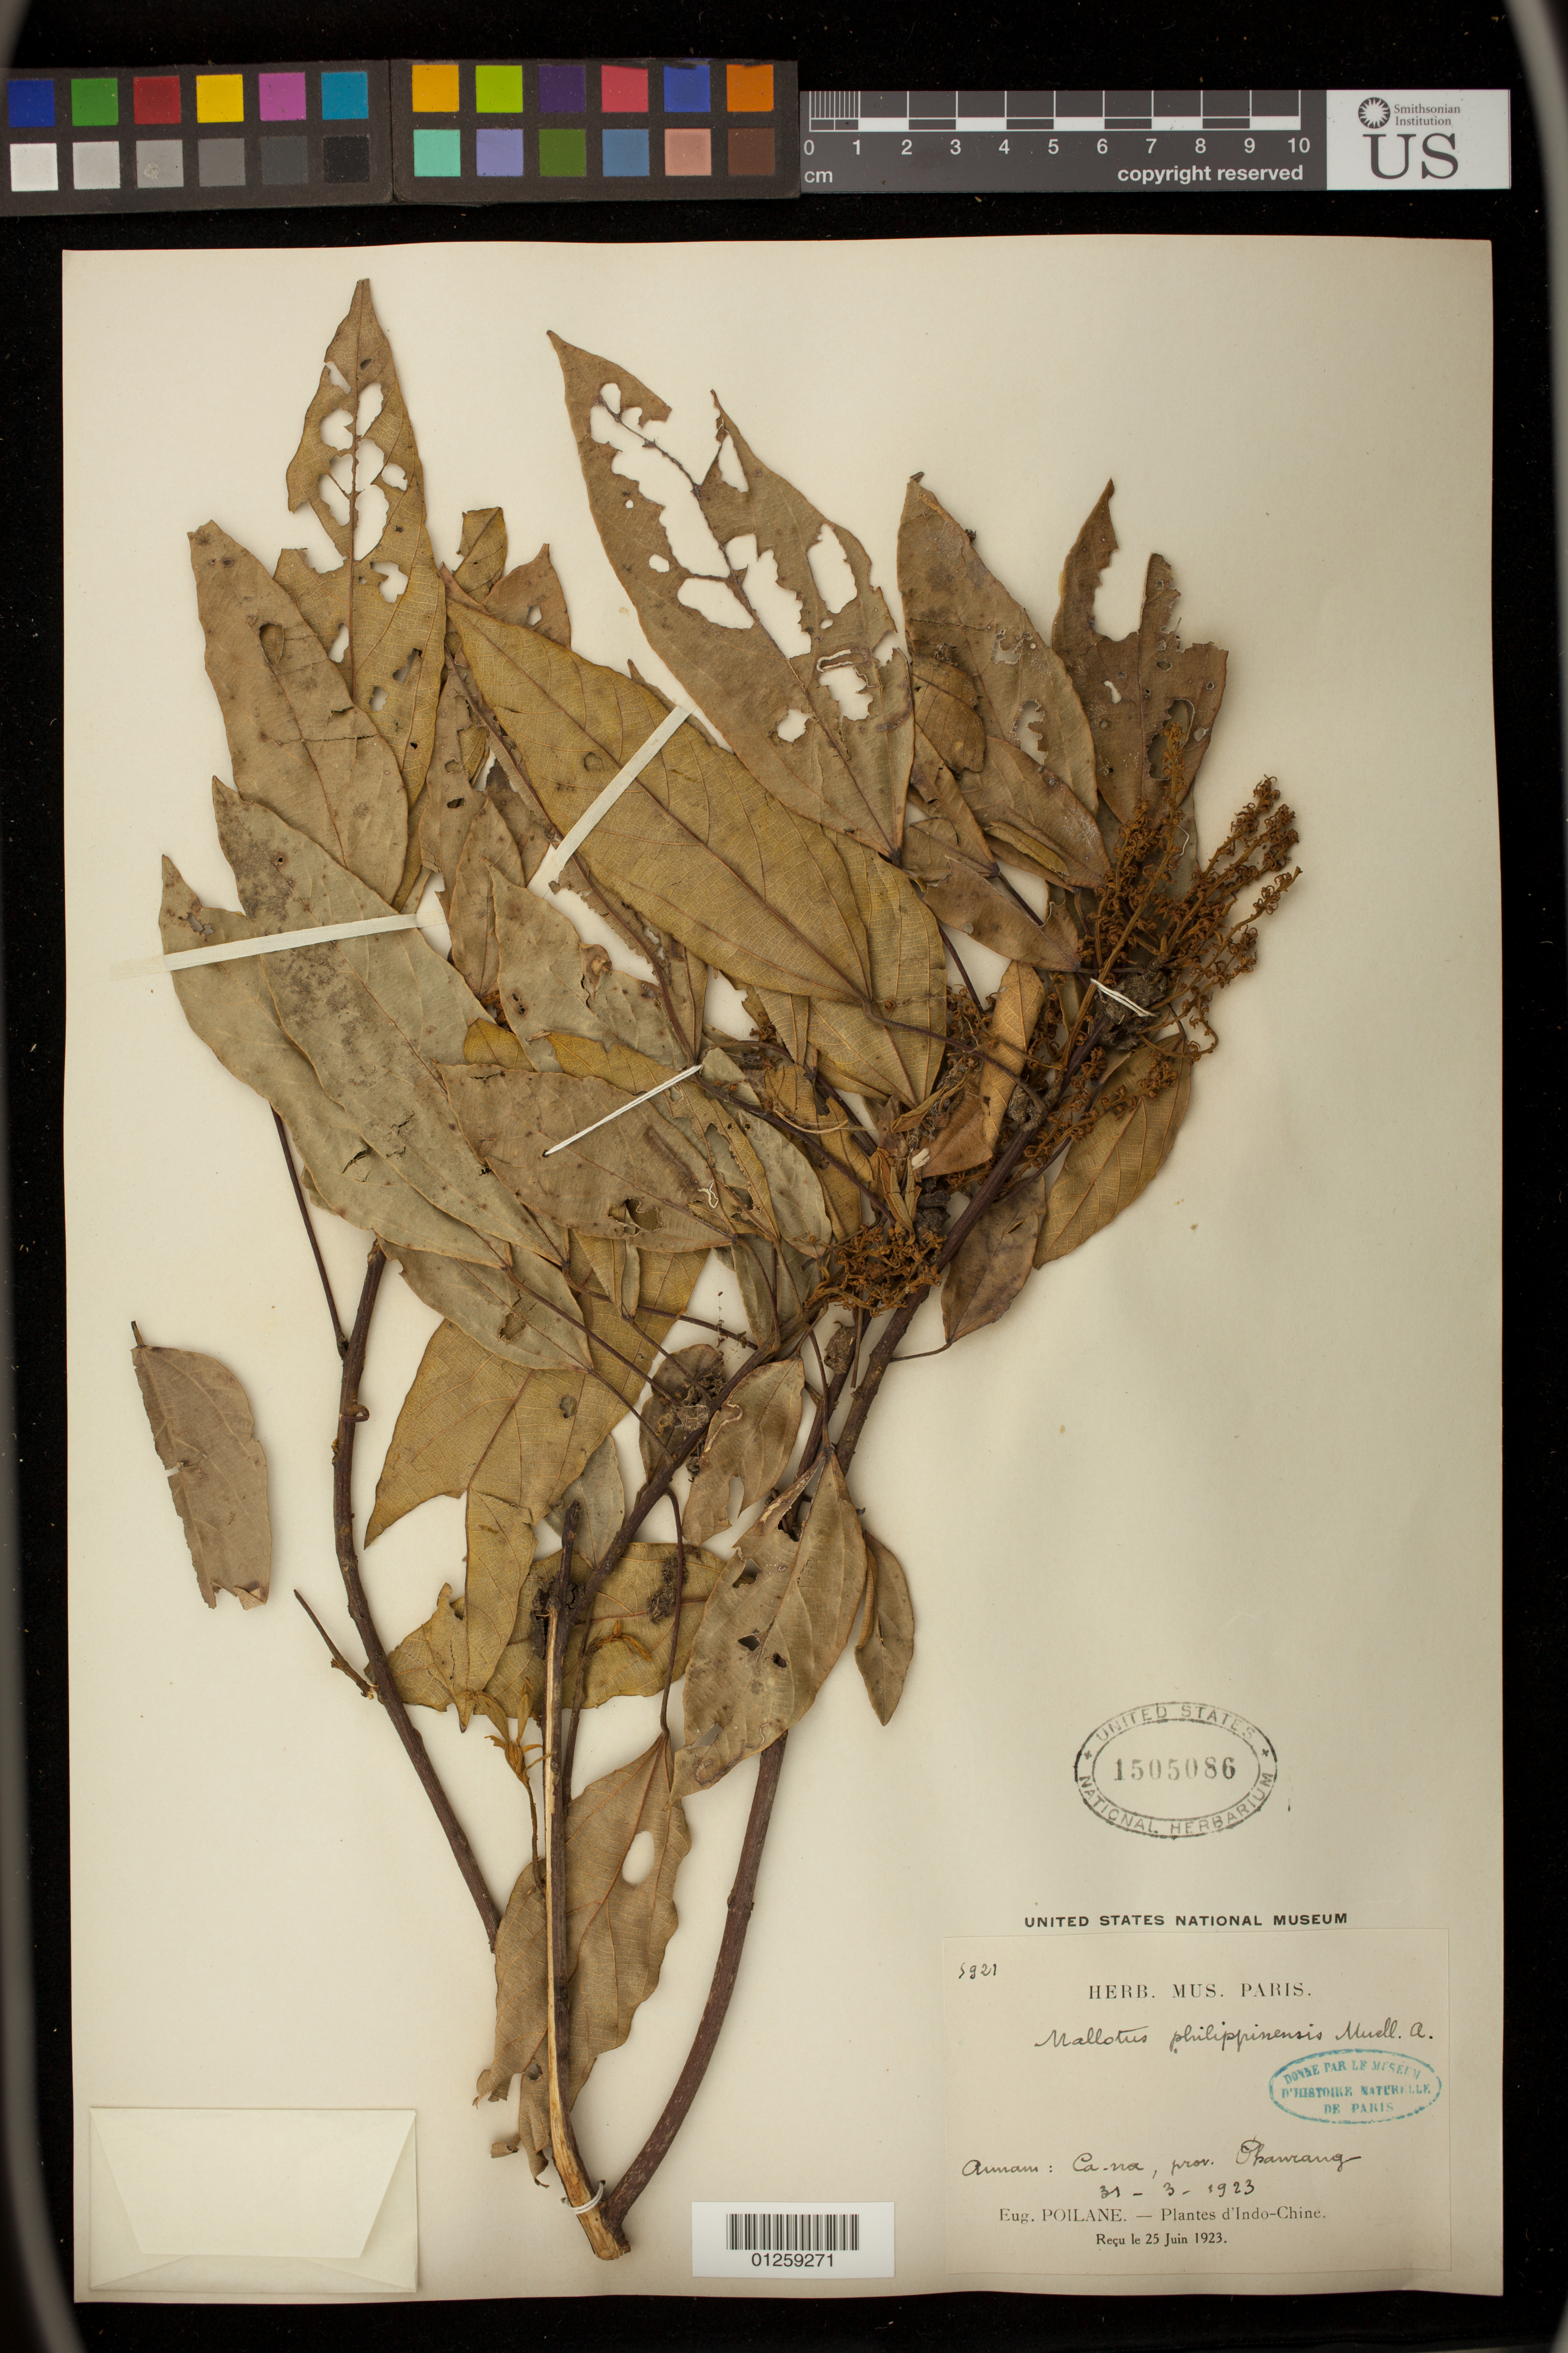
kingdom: Plantae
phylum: Tracheophyta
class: Magnoliopsida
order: Malpighiales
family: Euphorbiaceae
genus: Mallotus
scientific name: Mallotus philippensis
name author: (Lam.) Müll. Arg.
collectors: E. Poilane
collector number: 5921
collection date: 1923-03-31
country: Vietnam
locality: Aumam: Ca-na, prov. Phaurang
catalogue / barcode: US 1505086